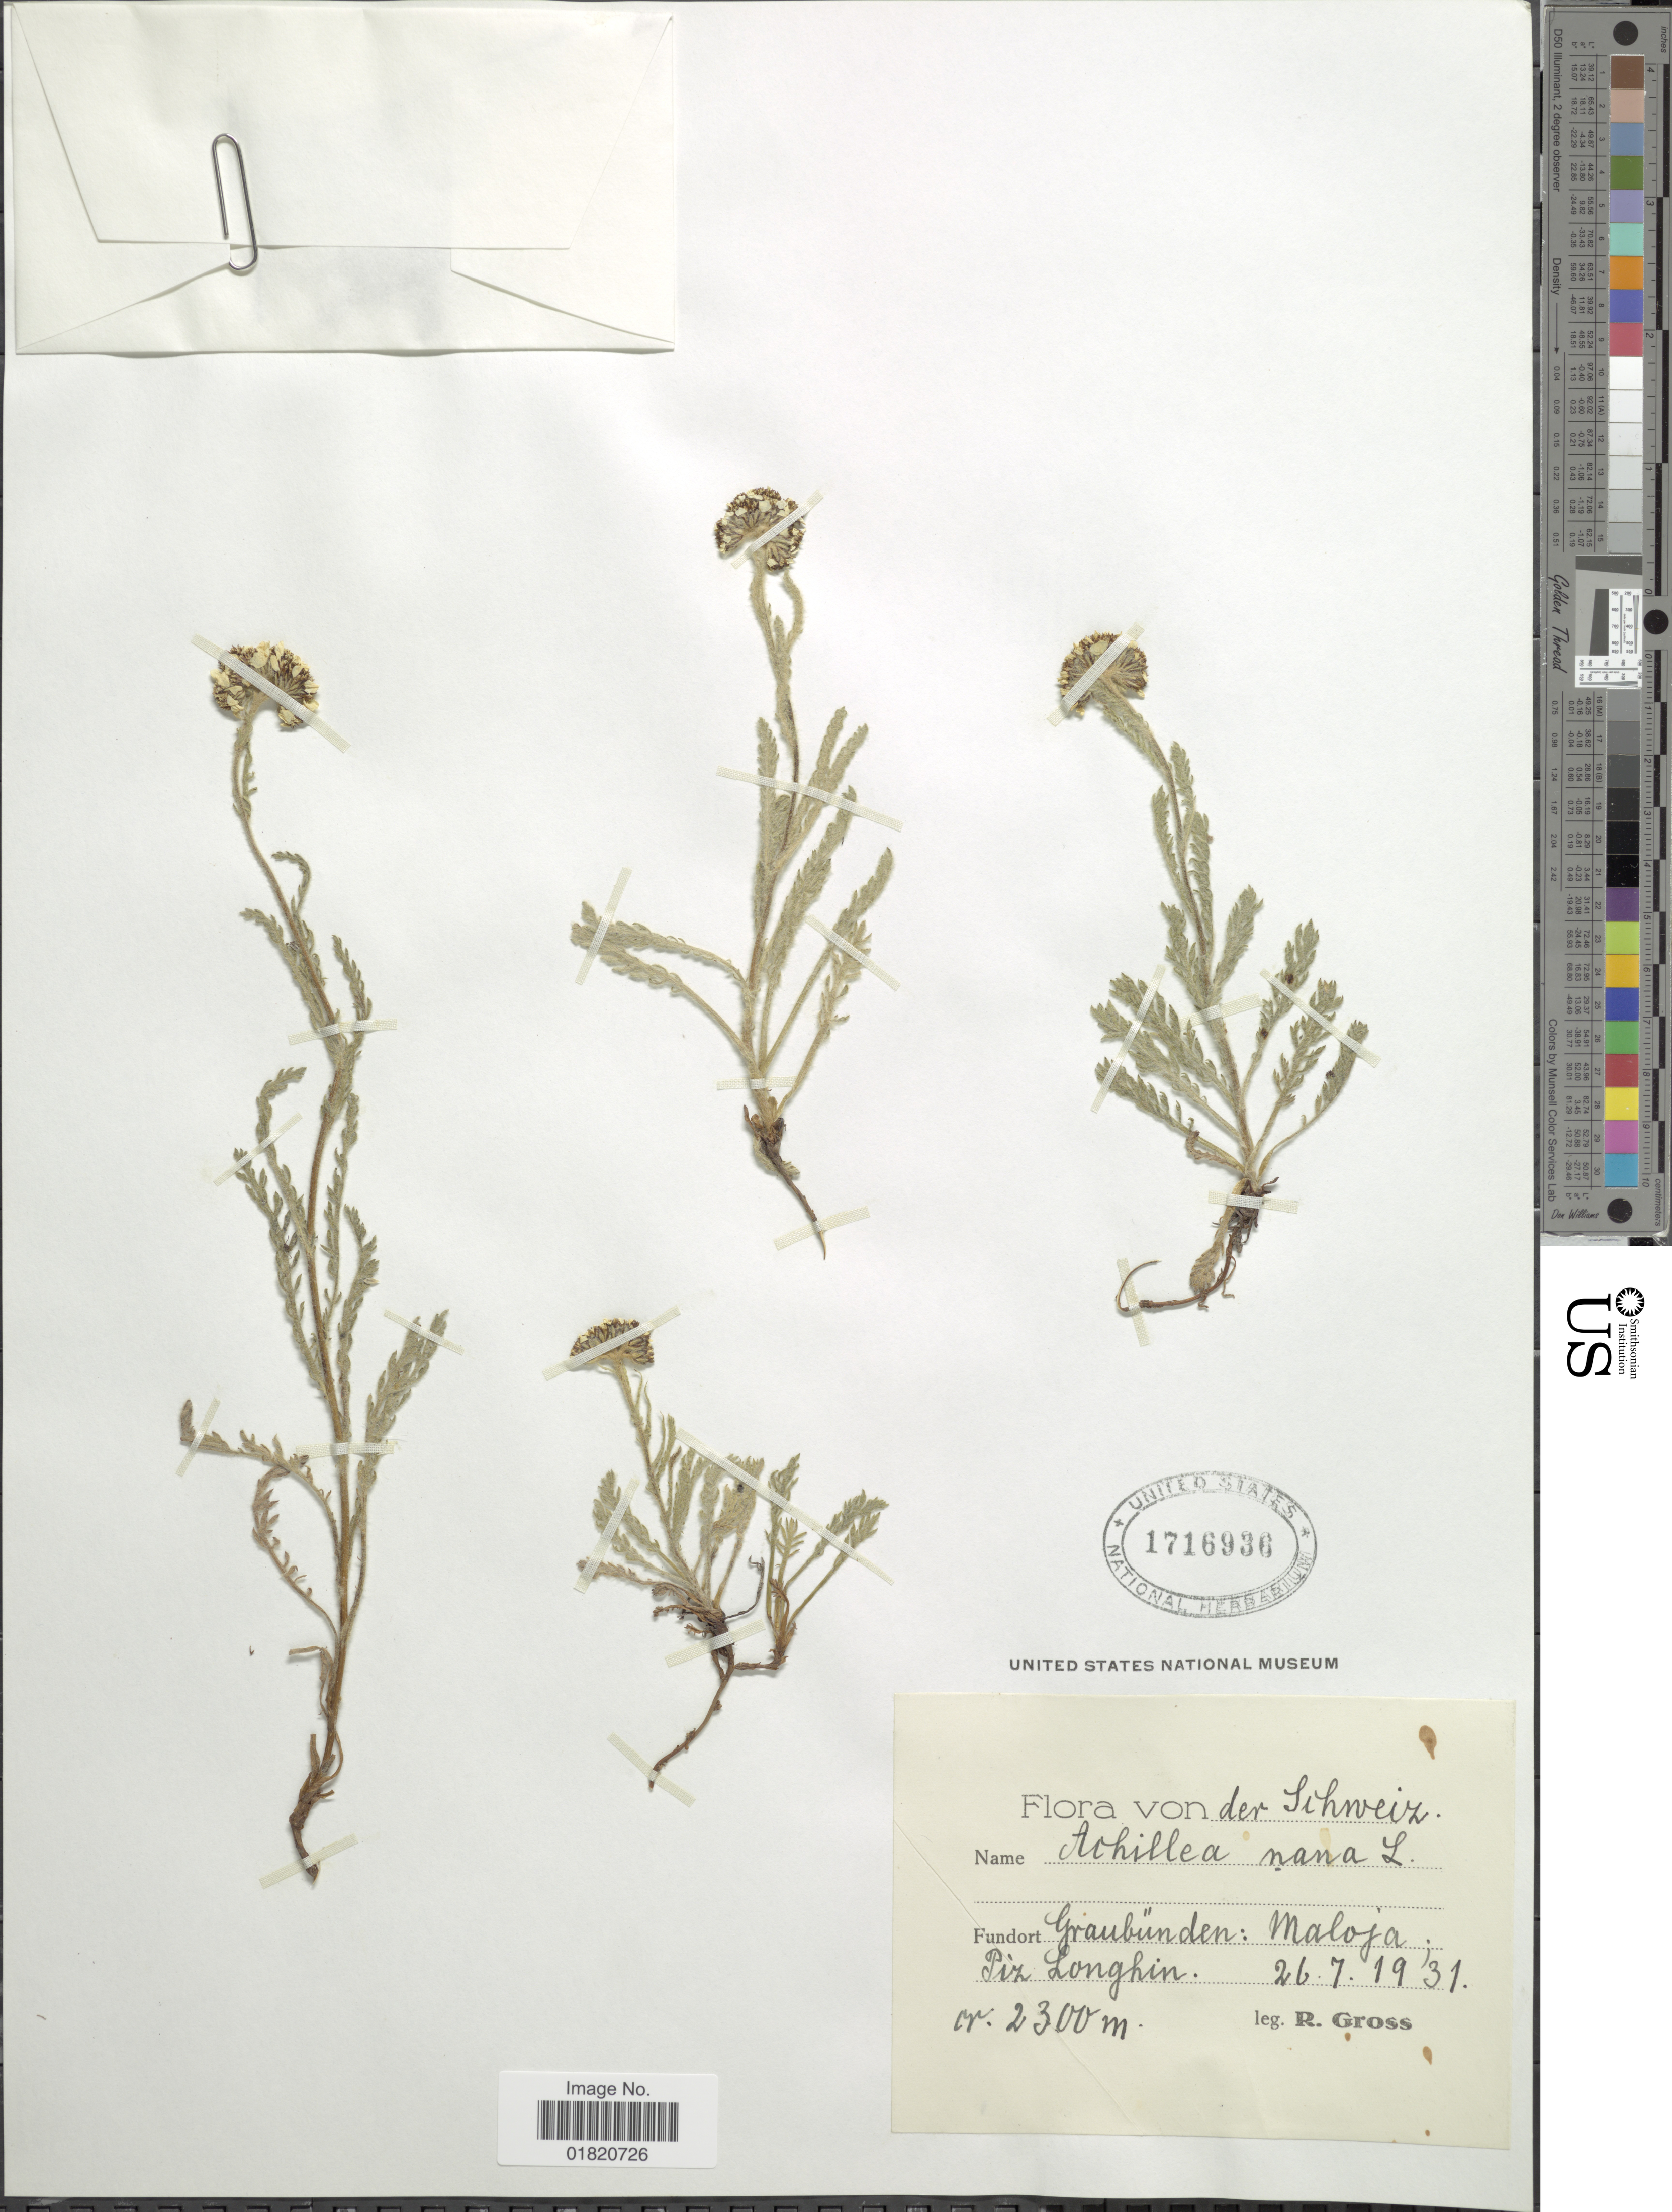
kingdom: Plantae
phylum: Tracheophyta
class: Magnoliopsida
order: Asterales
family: Asteraceae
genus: Achillea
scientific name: Achillea nana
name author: L.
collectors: R. Gross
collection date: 1931-07-26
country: Switzerland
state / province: Graubunden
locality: Schweiz. Fundort Graubünden: Maloja; Piz Longhin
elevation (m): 2300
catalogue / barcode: US 1716936